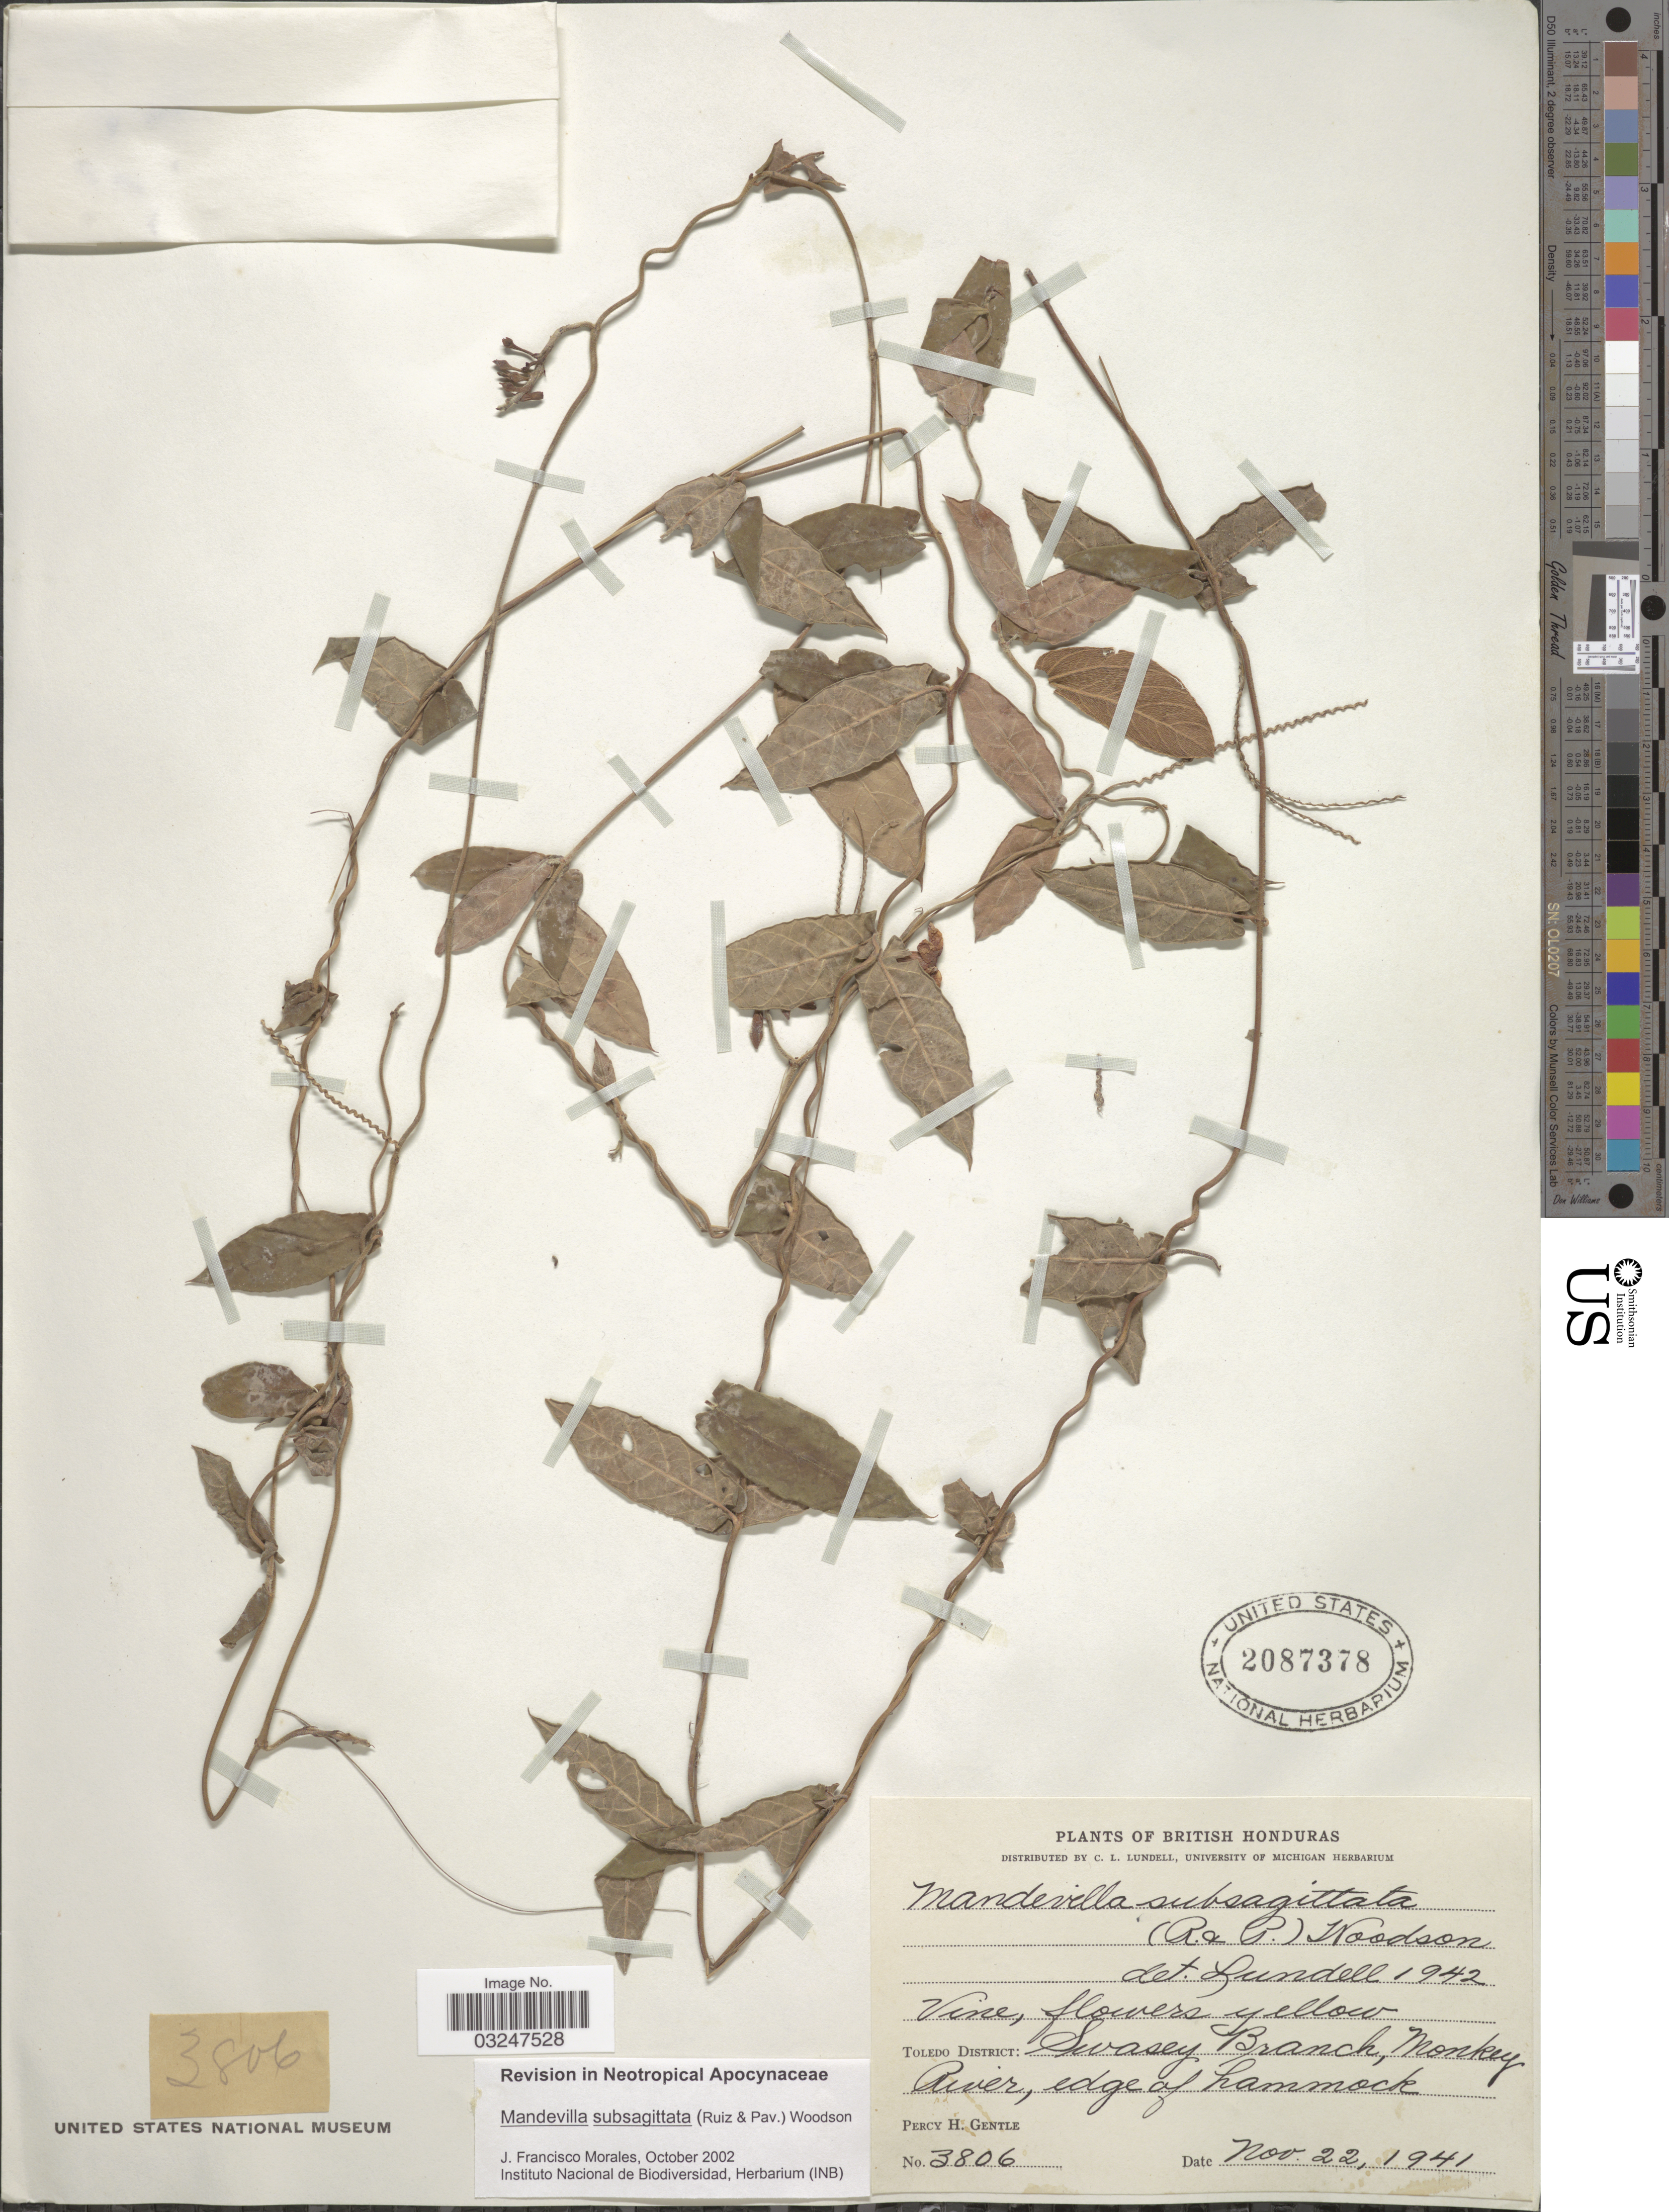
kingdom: Plantae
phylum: Tracheophyta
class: Magnoliopsida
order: Gentianales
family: Apocynaceae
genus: Mandevilla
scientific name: Mandevilla subsagittata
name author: (Ruiz & Pav.) Woodson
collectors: P. H. Gentle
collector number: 3806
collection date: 1941-11-22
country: Belize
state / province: Toledo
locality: British Honduras, Toledo District: Swasey Branch, Monkey River, edge of hammock.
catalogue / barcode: US 2087378